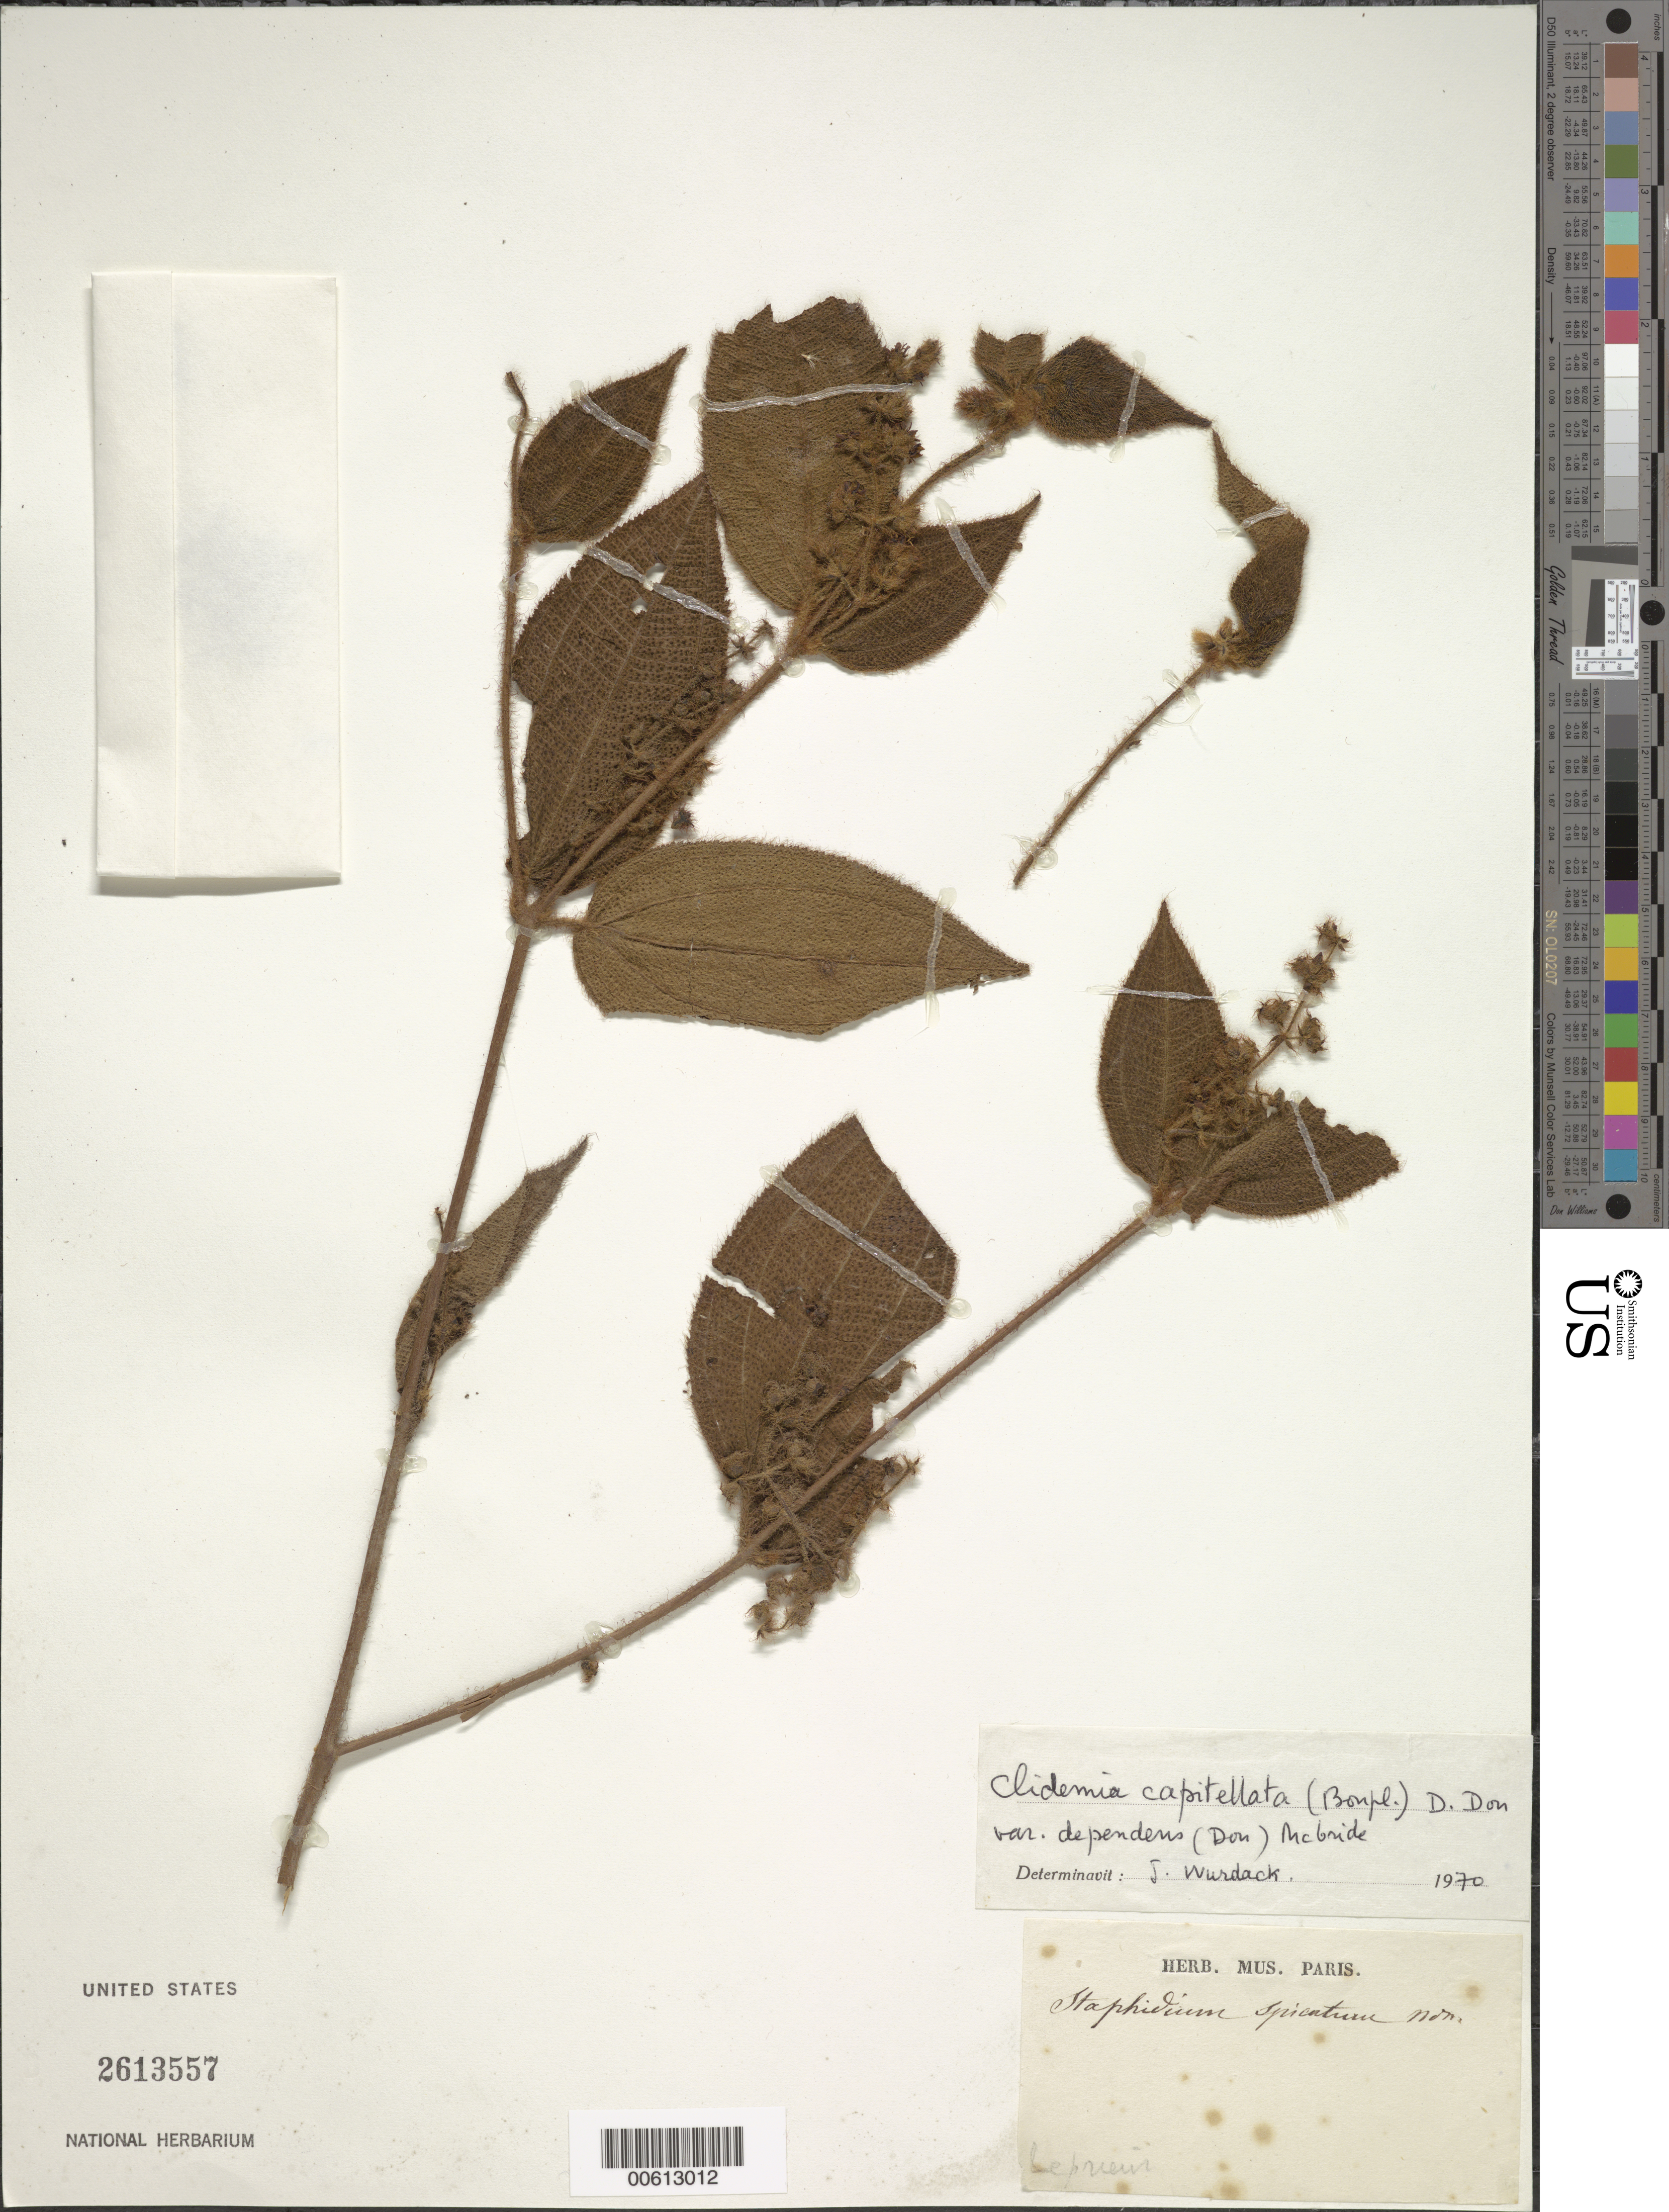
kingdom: Plantae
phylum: Tracheophyta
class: Magnoliopsida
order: Myrtales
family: Melastomataceae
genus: Clidemia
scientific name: Clidemia capitellata var. dependens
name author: (Pav. & D. Don) J.F. Macbr.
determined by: Wurdack, John J., (US), US (UNITED STATES)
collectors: F. M. R. Leprieur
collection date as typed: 1838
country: French Guiana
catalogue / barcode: US 2613557